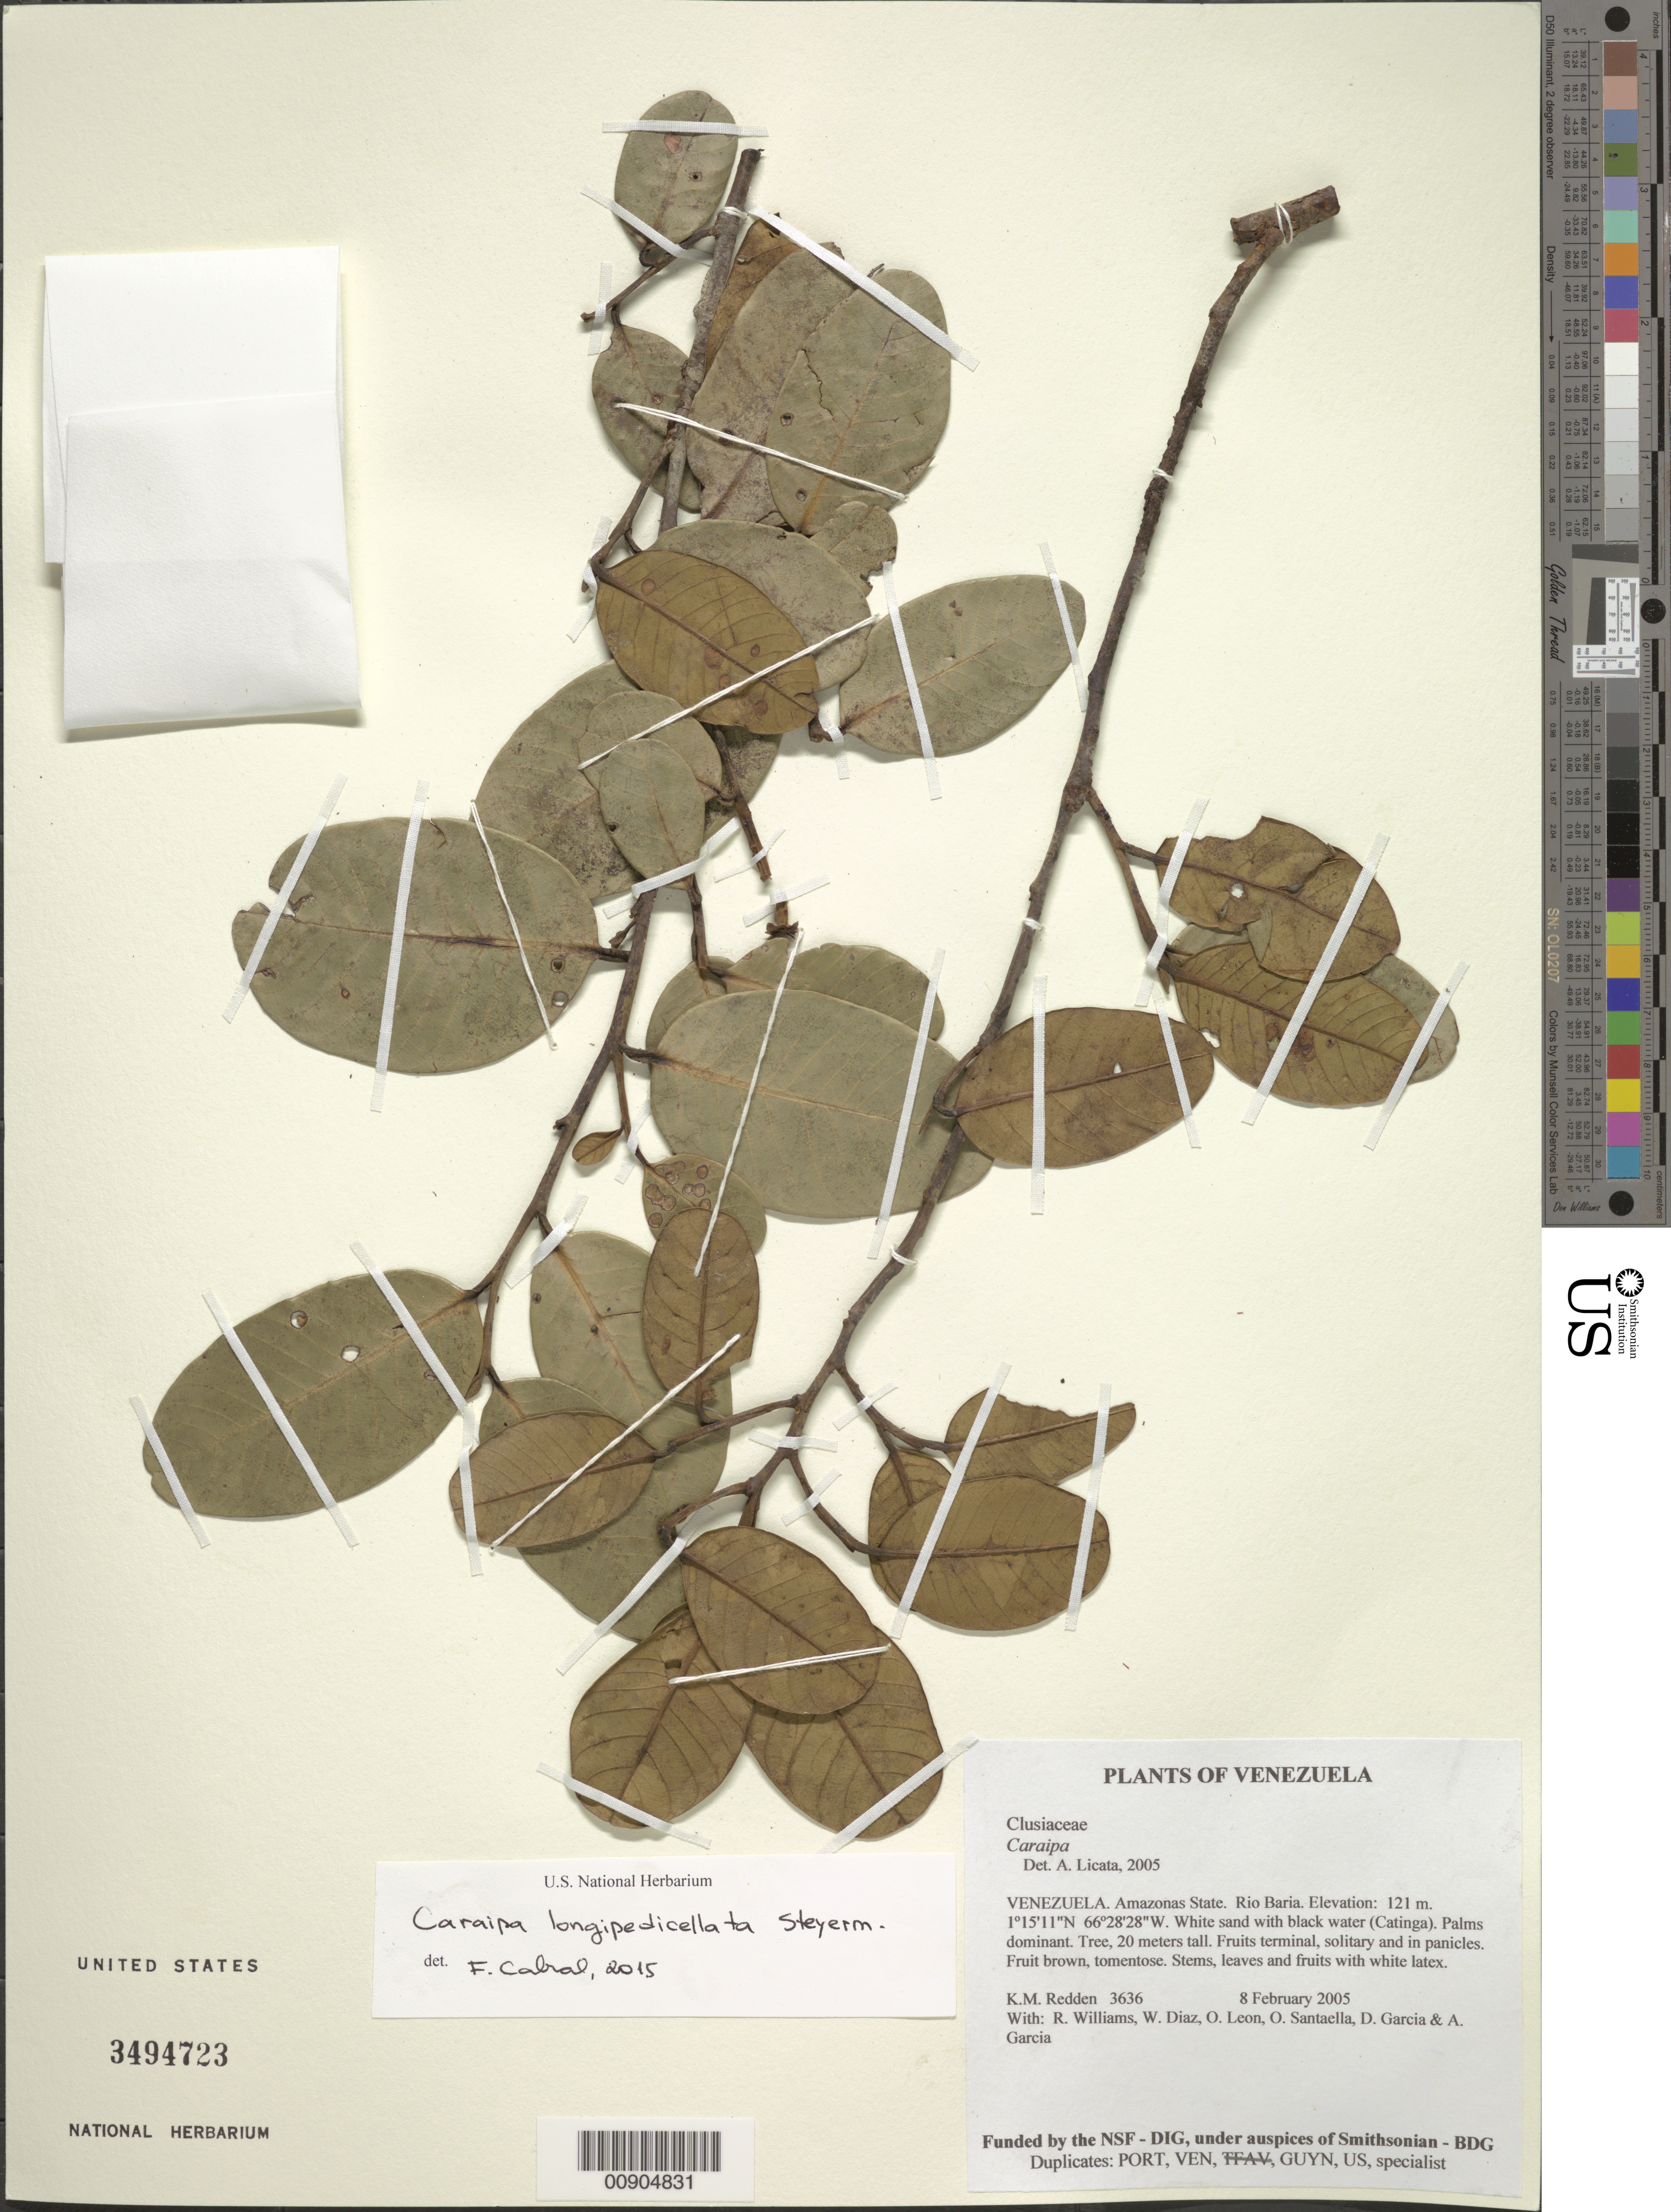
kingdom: Plantae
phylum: Tracheophyta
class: Magnoliopsida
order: Malpighiales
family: Calophyllaceae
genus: Caraipa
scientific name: Caraipa longipedicellata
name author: Steyerm.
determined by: Cabral, F. N.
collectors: K. M. Redden, R. Williams, W. Díaz P., O. León, O. Santaella, D. Garcia & A. Garcia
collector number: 3636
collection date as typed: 8 February 2005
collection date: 2005-02-08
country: Venezuela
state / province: Amazonas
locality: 21 - Rio Baria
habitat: White sand with black water (Catinga). Palms dominant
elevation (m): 121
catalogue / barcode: US 3494723